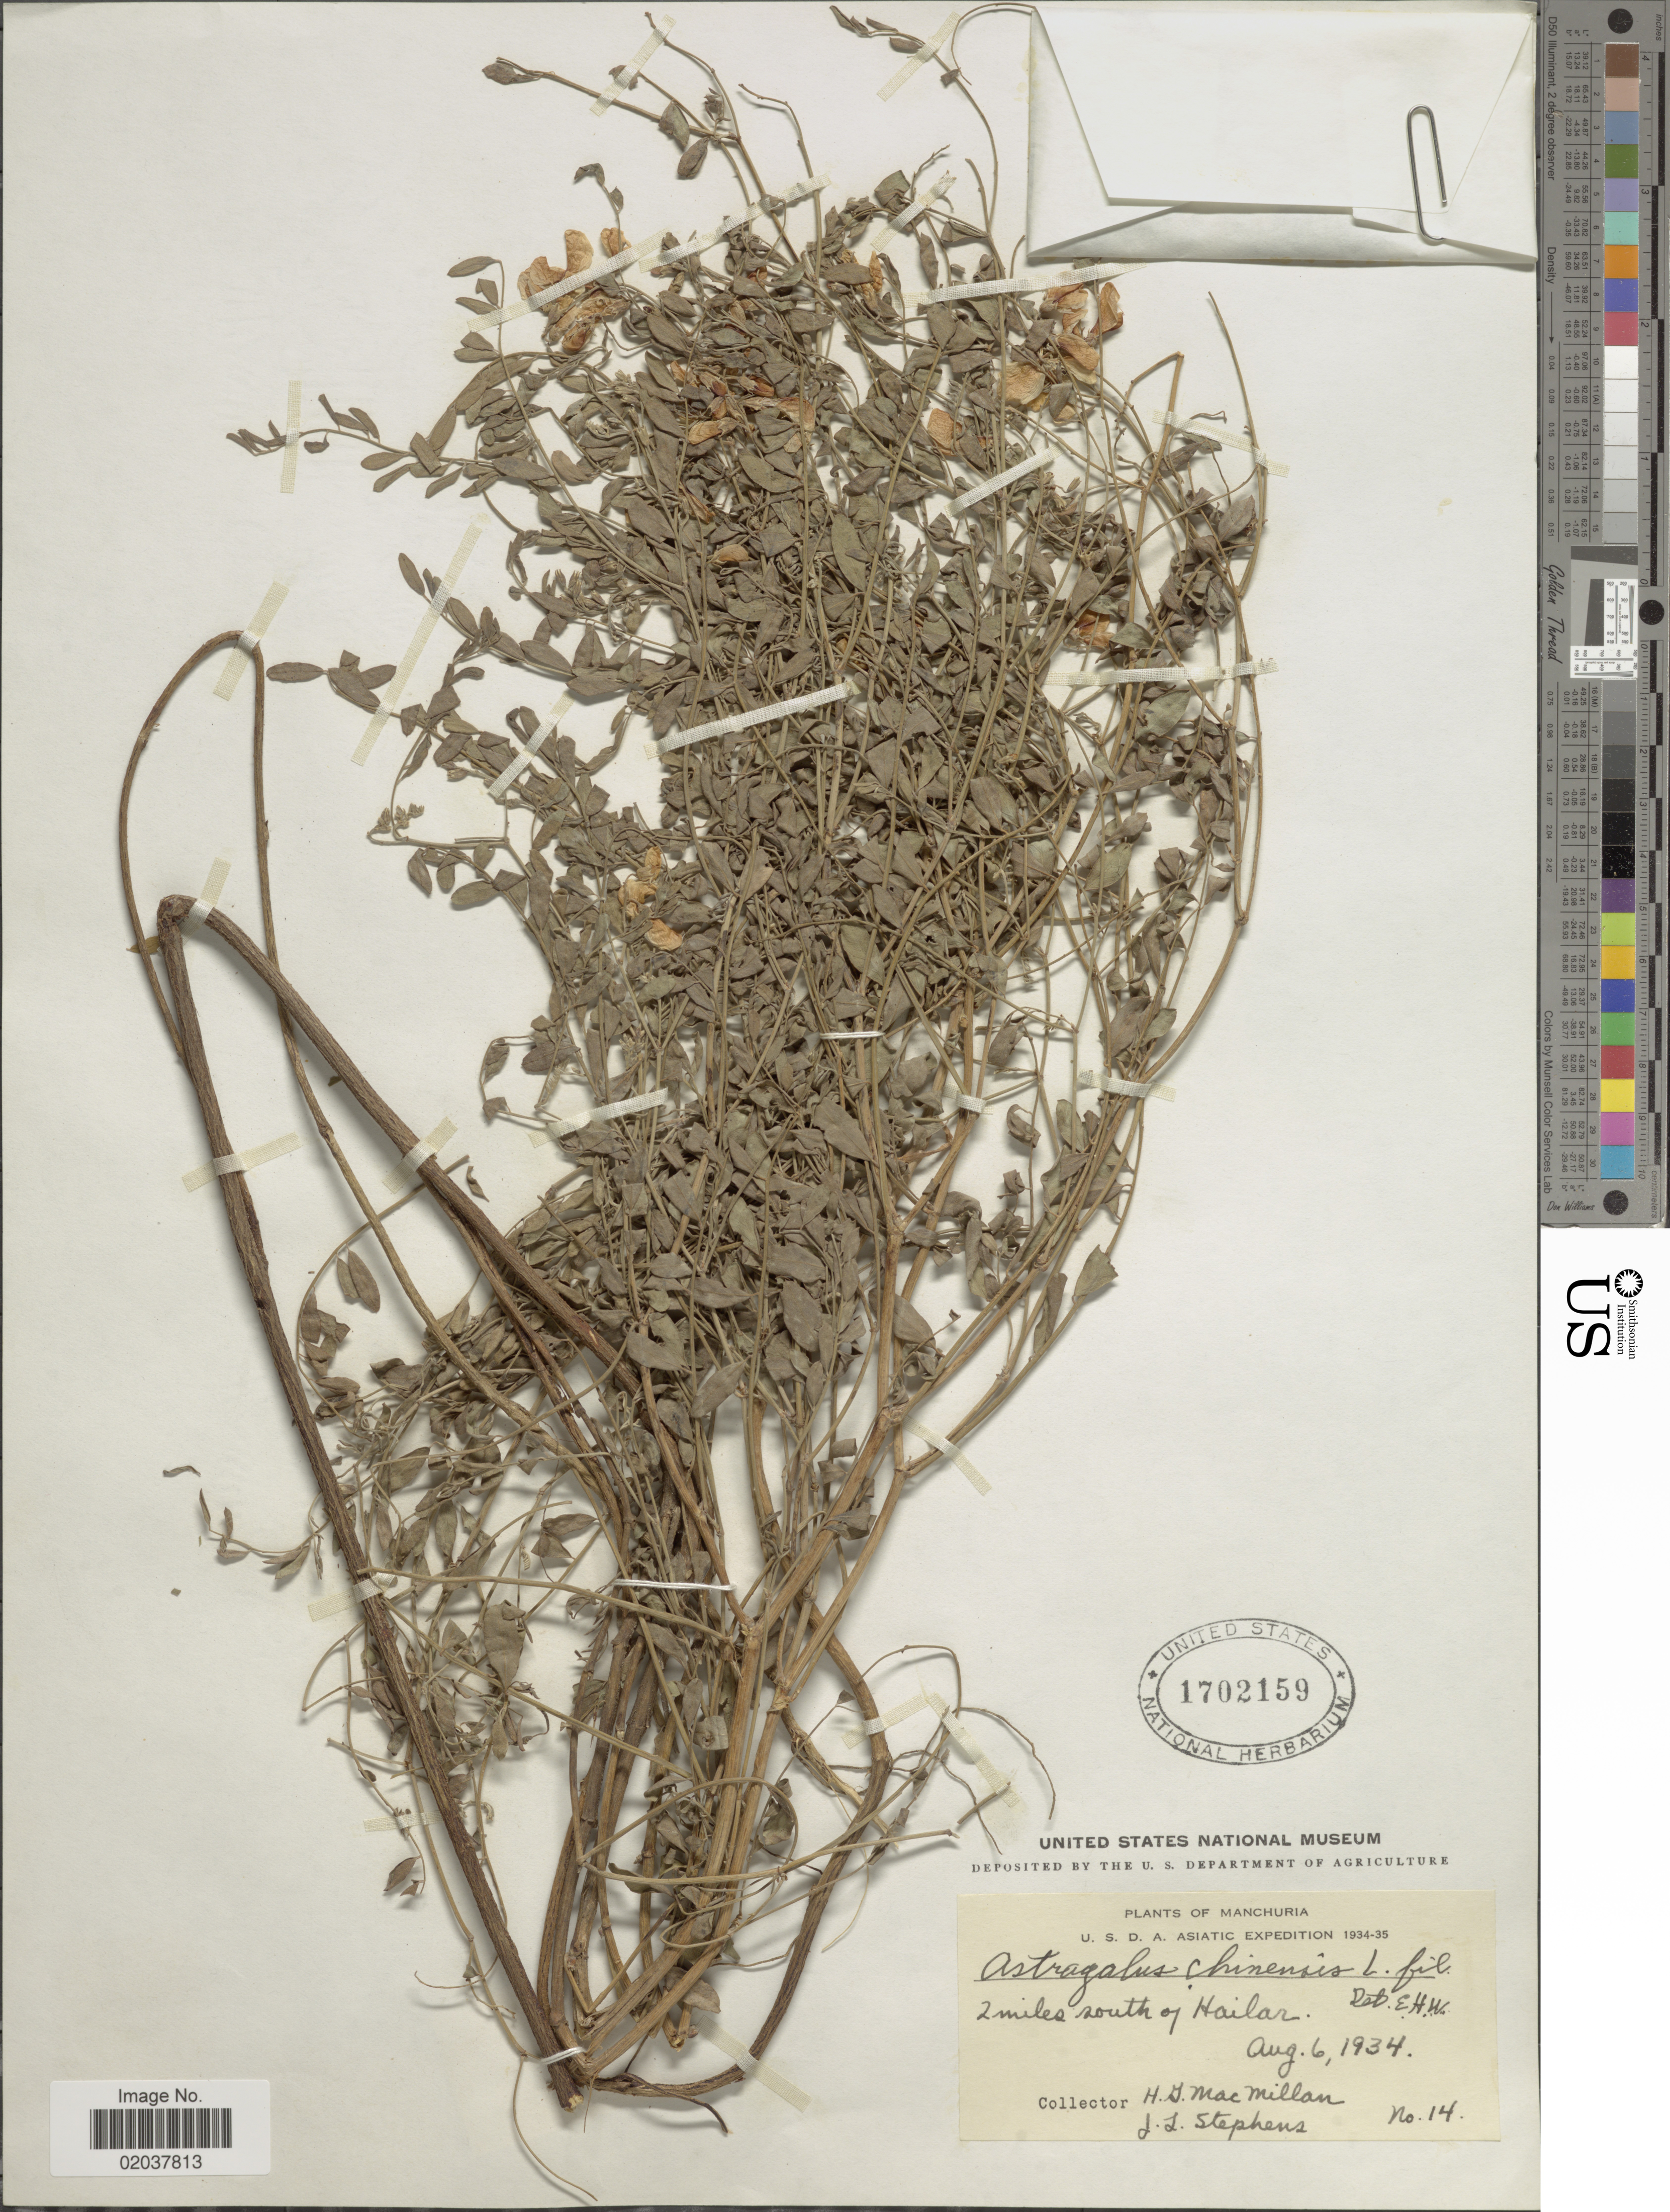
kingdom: Plantae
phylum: Tracheophyta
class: Magnoliopsida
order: Fabales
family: Fabaceae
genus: Astragalus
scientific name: Astragalus chinensis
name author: L.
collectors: H. MacMillan & J. Stephens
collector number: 14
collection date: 1934-08-06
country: China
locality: Manchuria, 2 miles south of Hailar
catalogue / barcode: US 1702159